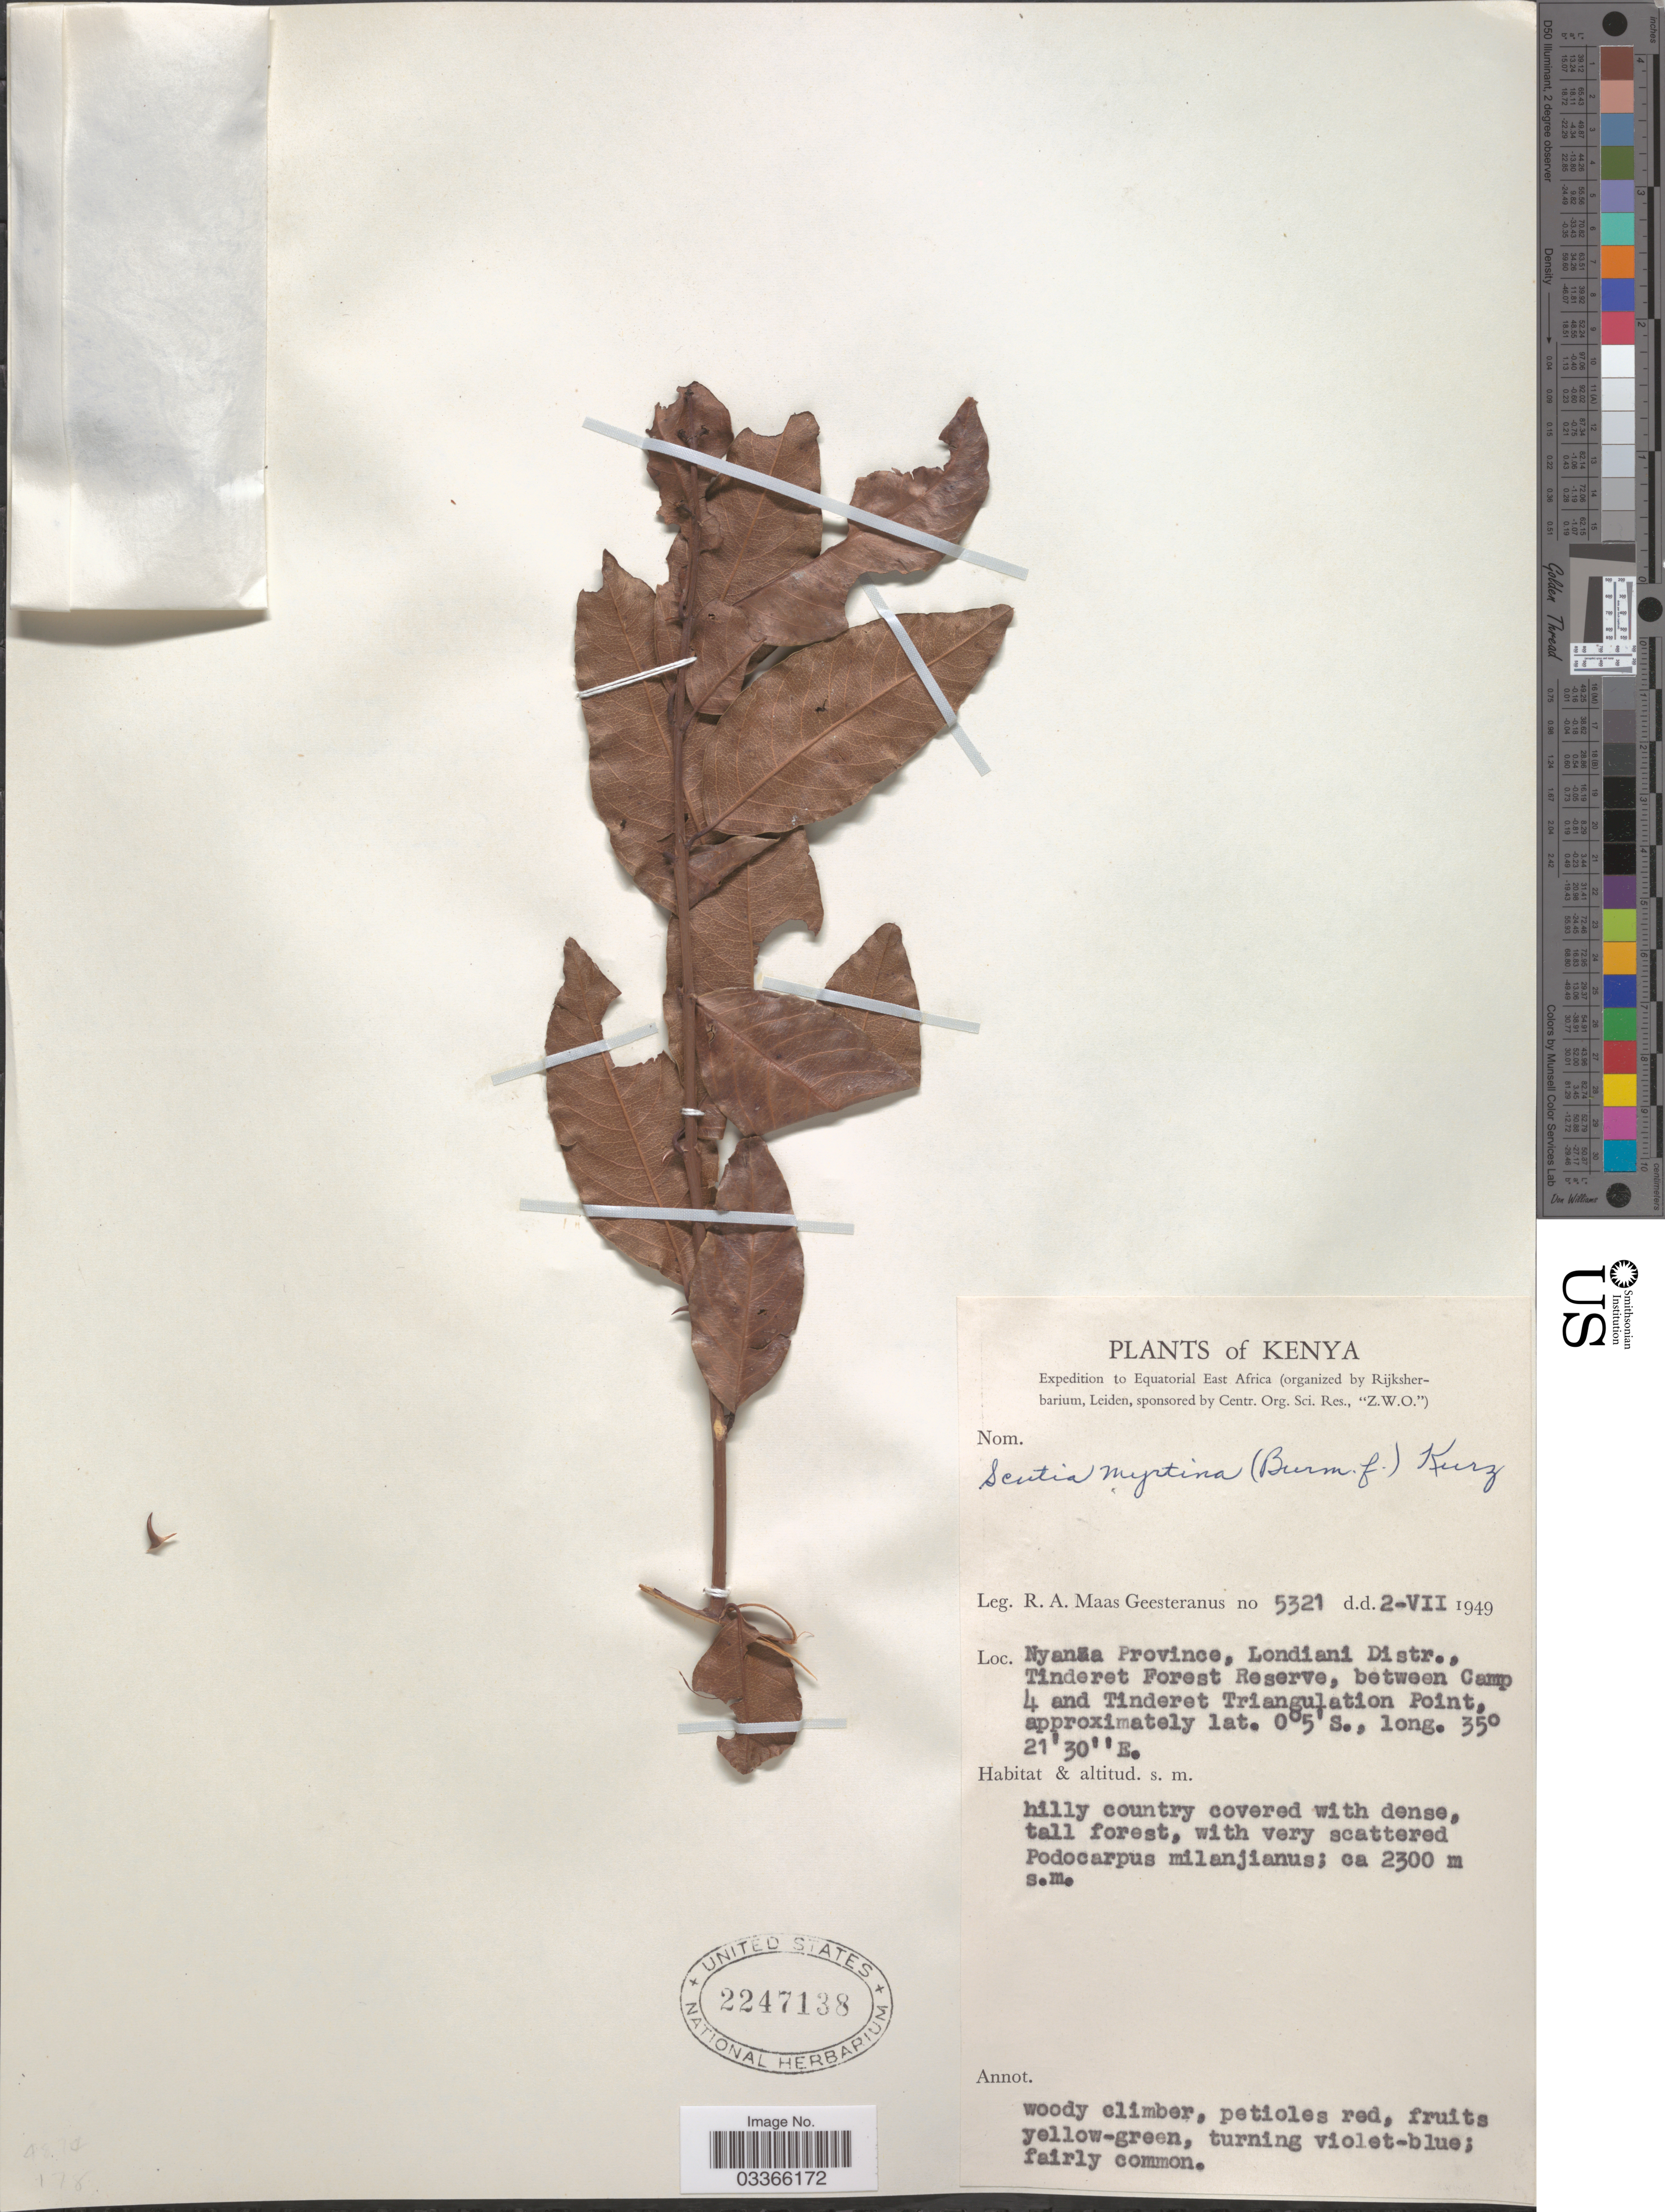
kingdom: Plantae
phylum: Tracheophyta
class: Magnoliopsida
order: Rosales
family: Rhamnaceae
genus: Scutia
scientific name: Scutia myrtina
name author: (Burm. f.) Kurz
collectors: R. A. Maas Geesteranus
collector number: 5321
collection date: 1949-07-02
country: Kenya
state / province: Kericho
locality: Equatorial East Africa, Nyanza Province, Londiani Distr., Tinderet Forest Reserve, between Camp 4 and Tinderet Triangulation Point.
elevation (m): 2300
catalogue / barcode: US 2247138